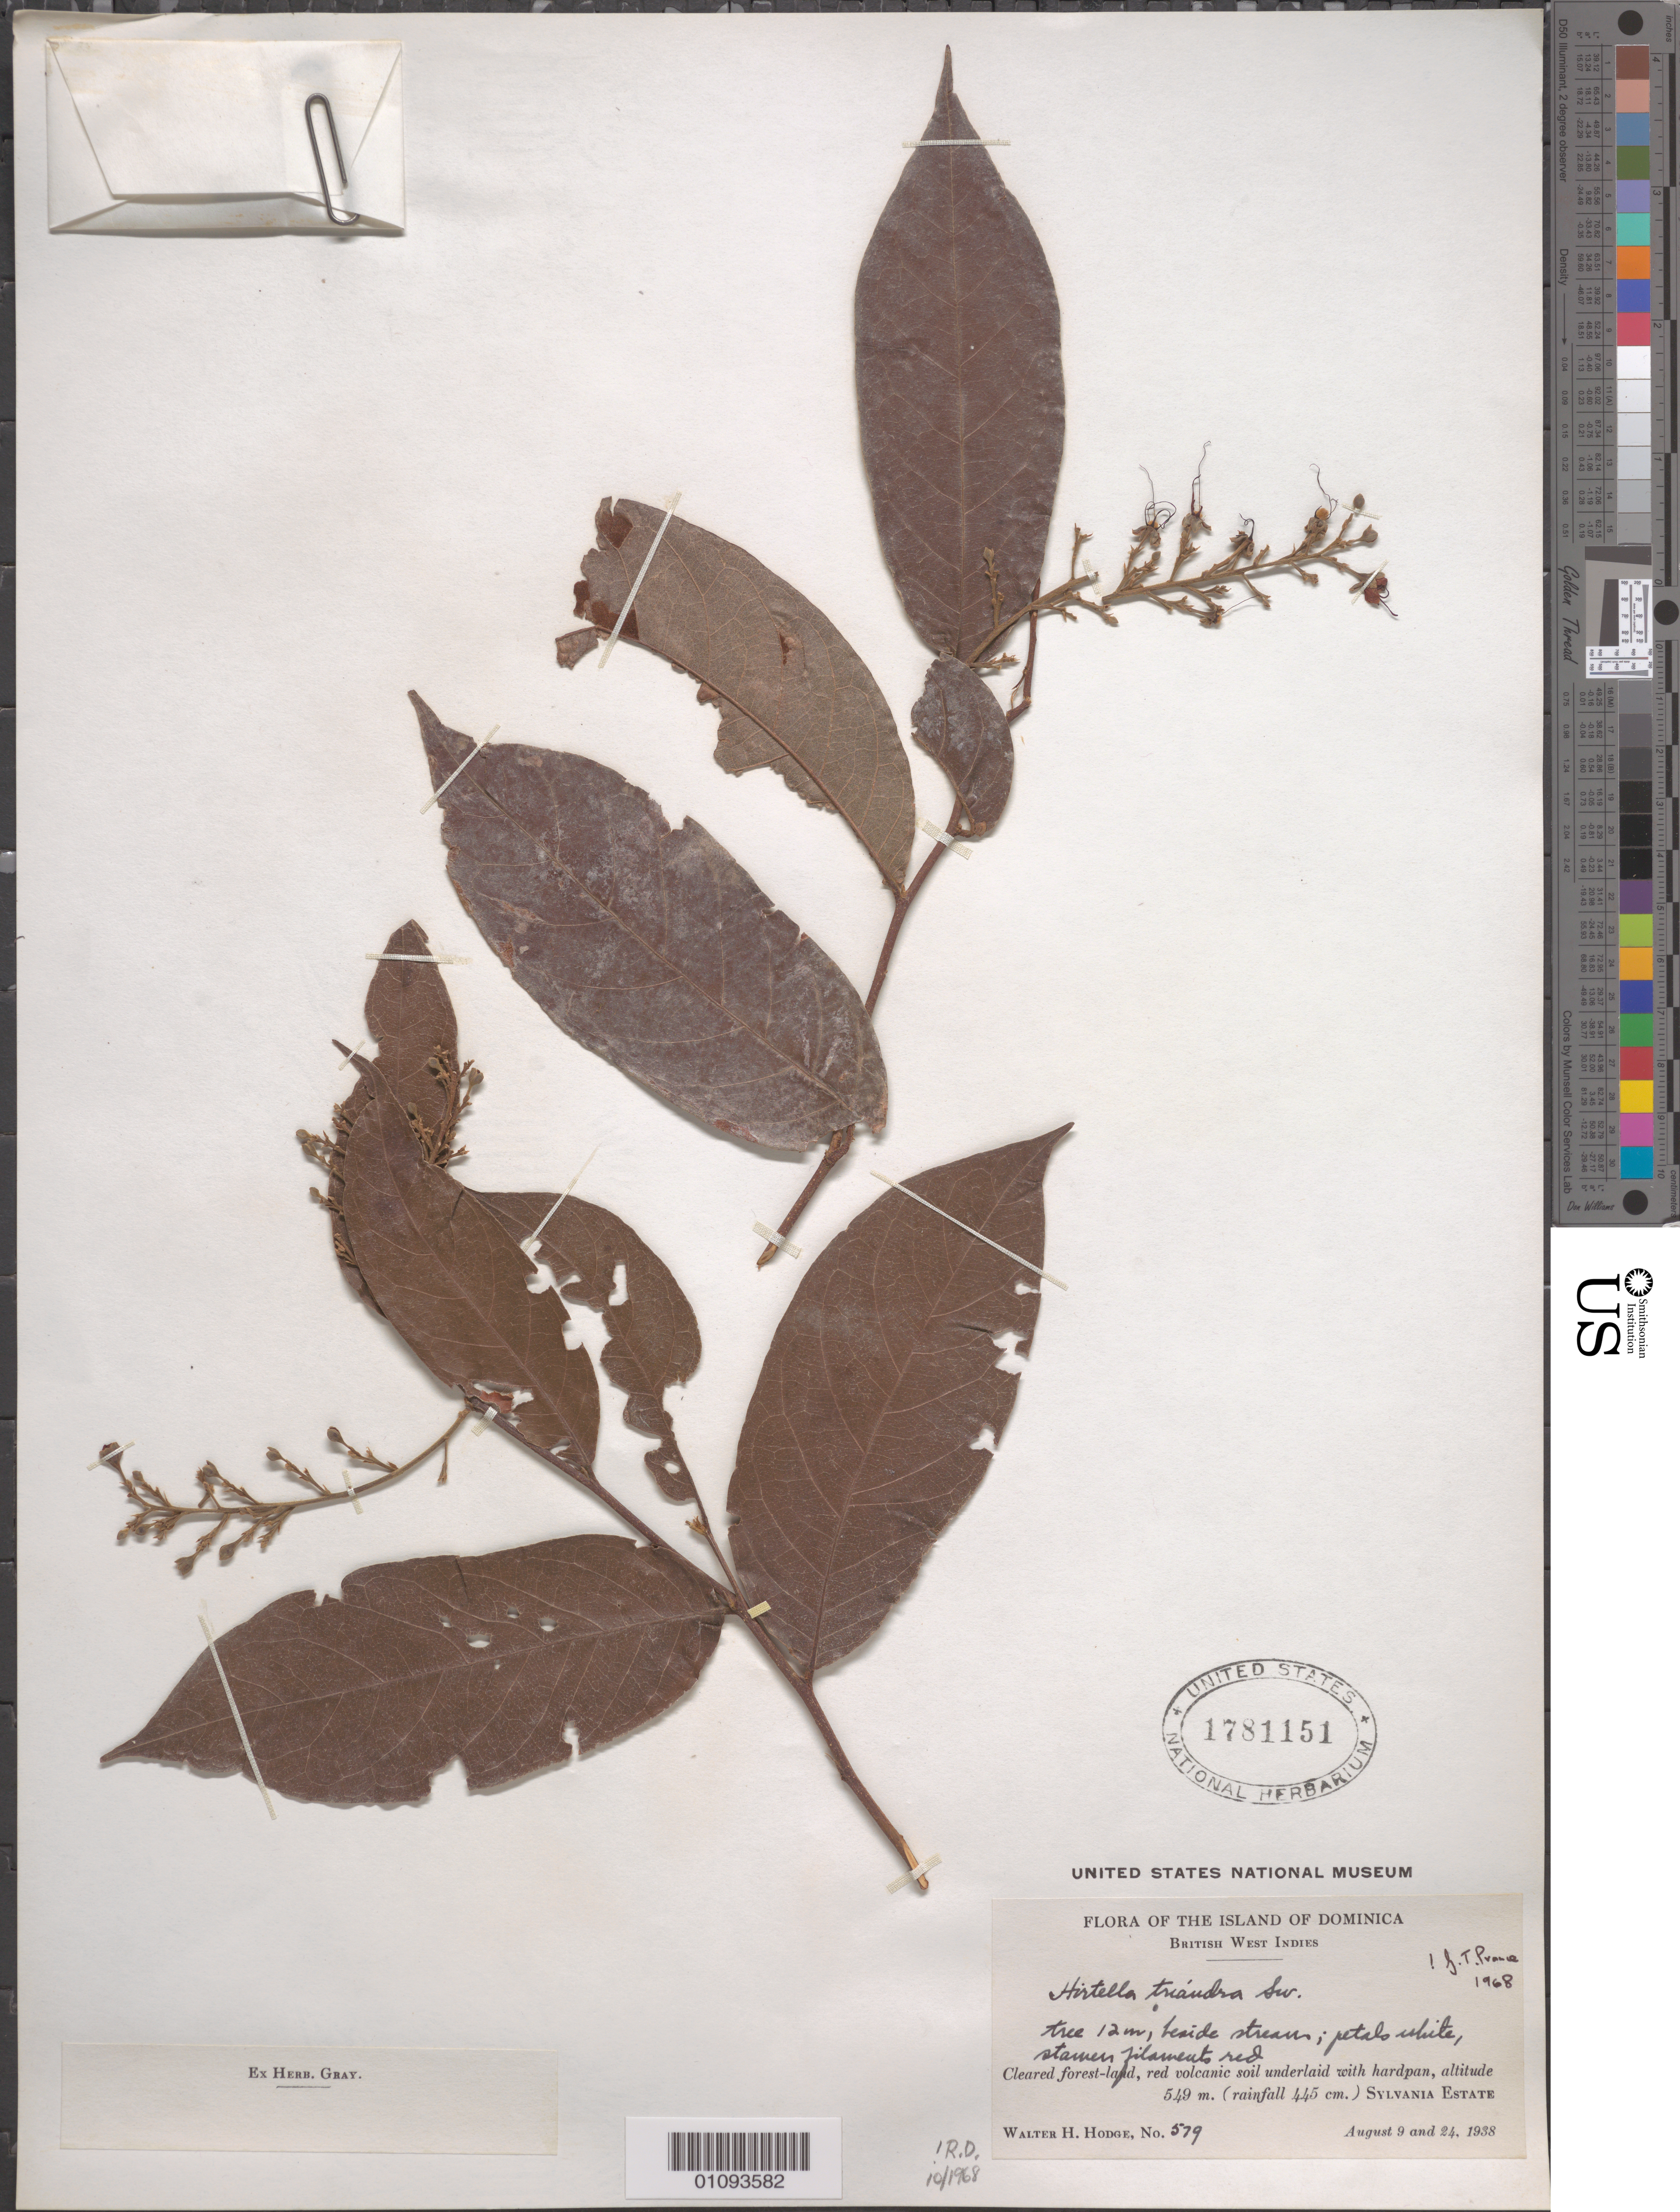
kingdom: Plantae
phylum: Tracheophyta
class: Magnoliopsida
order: Malpighiales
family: Chrysobalanaceae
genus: Hirtella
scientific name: Hirtella triandra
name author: Sw.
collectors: W. Hodge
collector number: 579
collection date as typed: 09 Aug 1938 and 24 Aug 1938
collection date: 1938-08-09,1938-08-24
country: Dominica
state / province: St. Paul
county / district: Sylvania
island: Dominica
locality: Beside Stream. Cleared forest land, red volcanis soil underlaid with hardpan. Sylvania Estate.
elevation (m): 549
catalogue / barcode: US 1781151